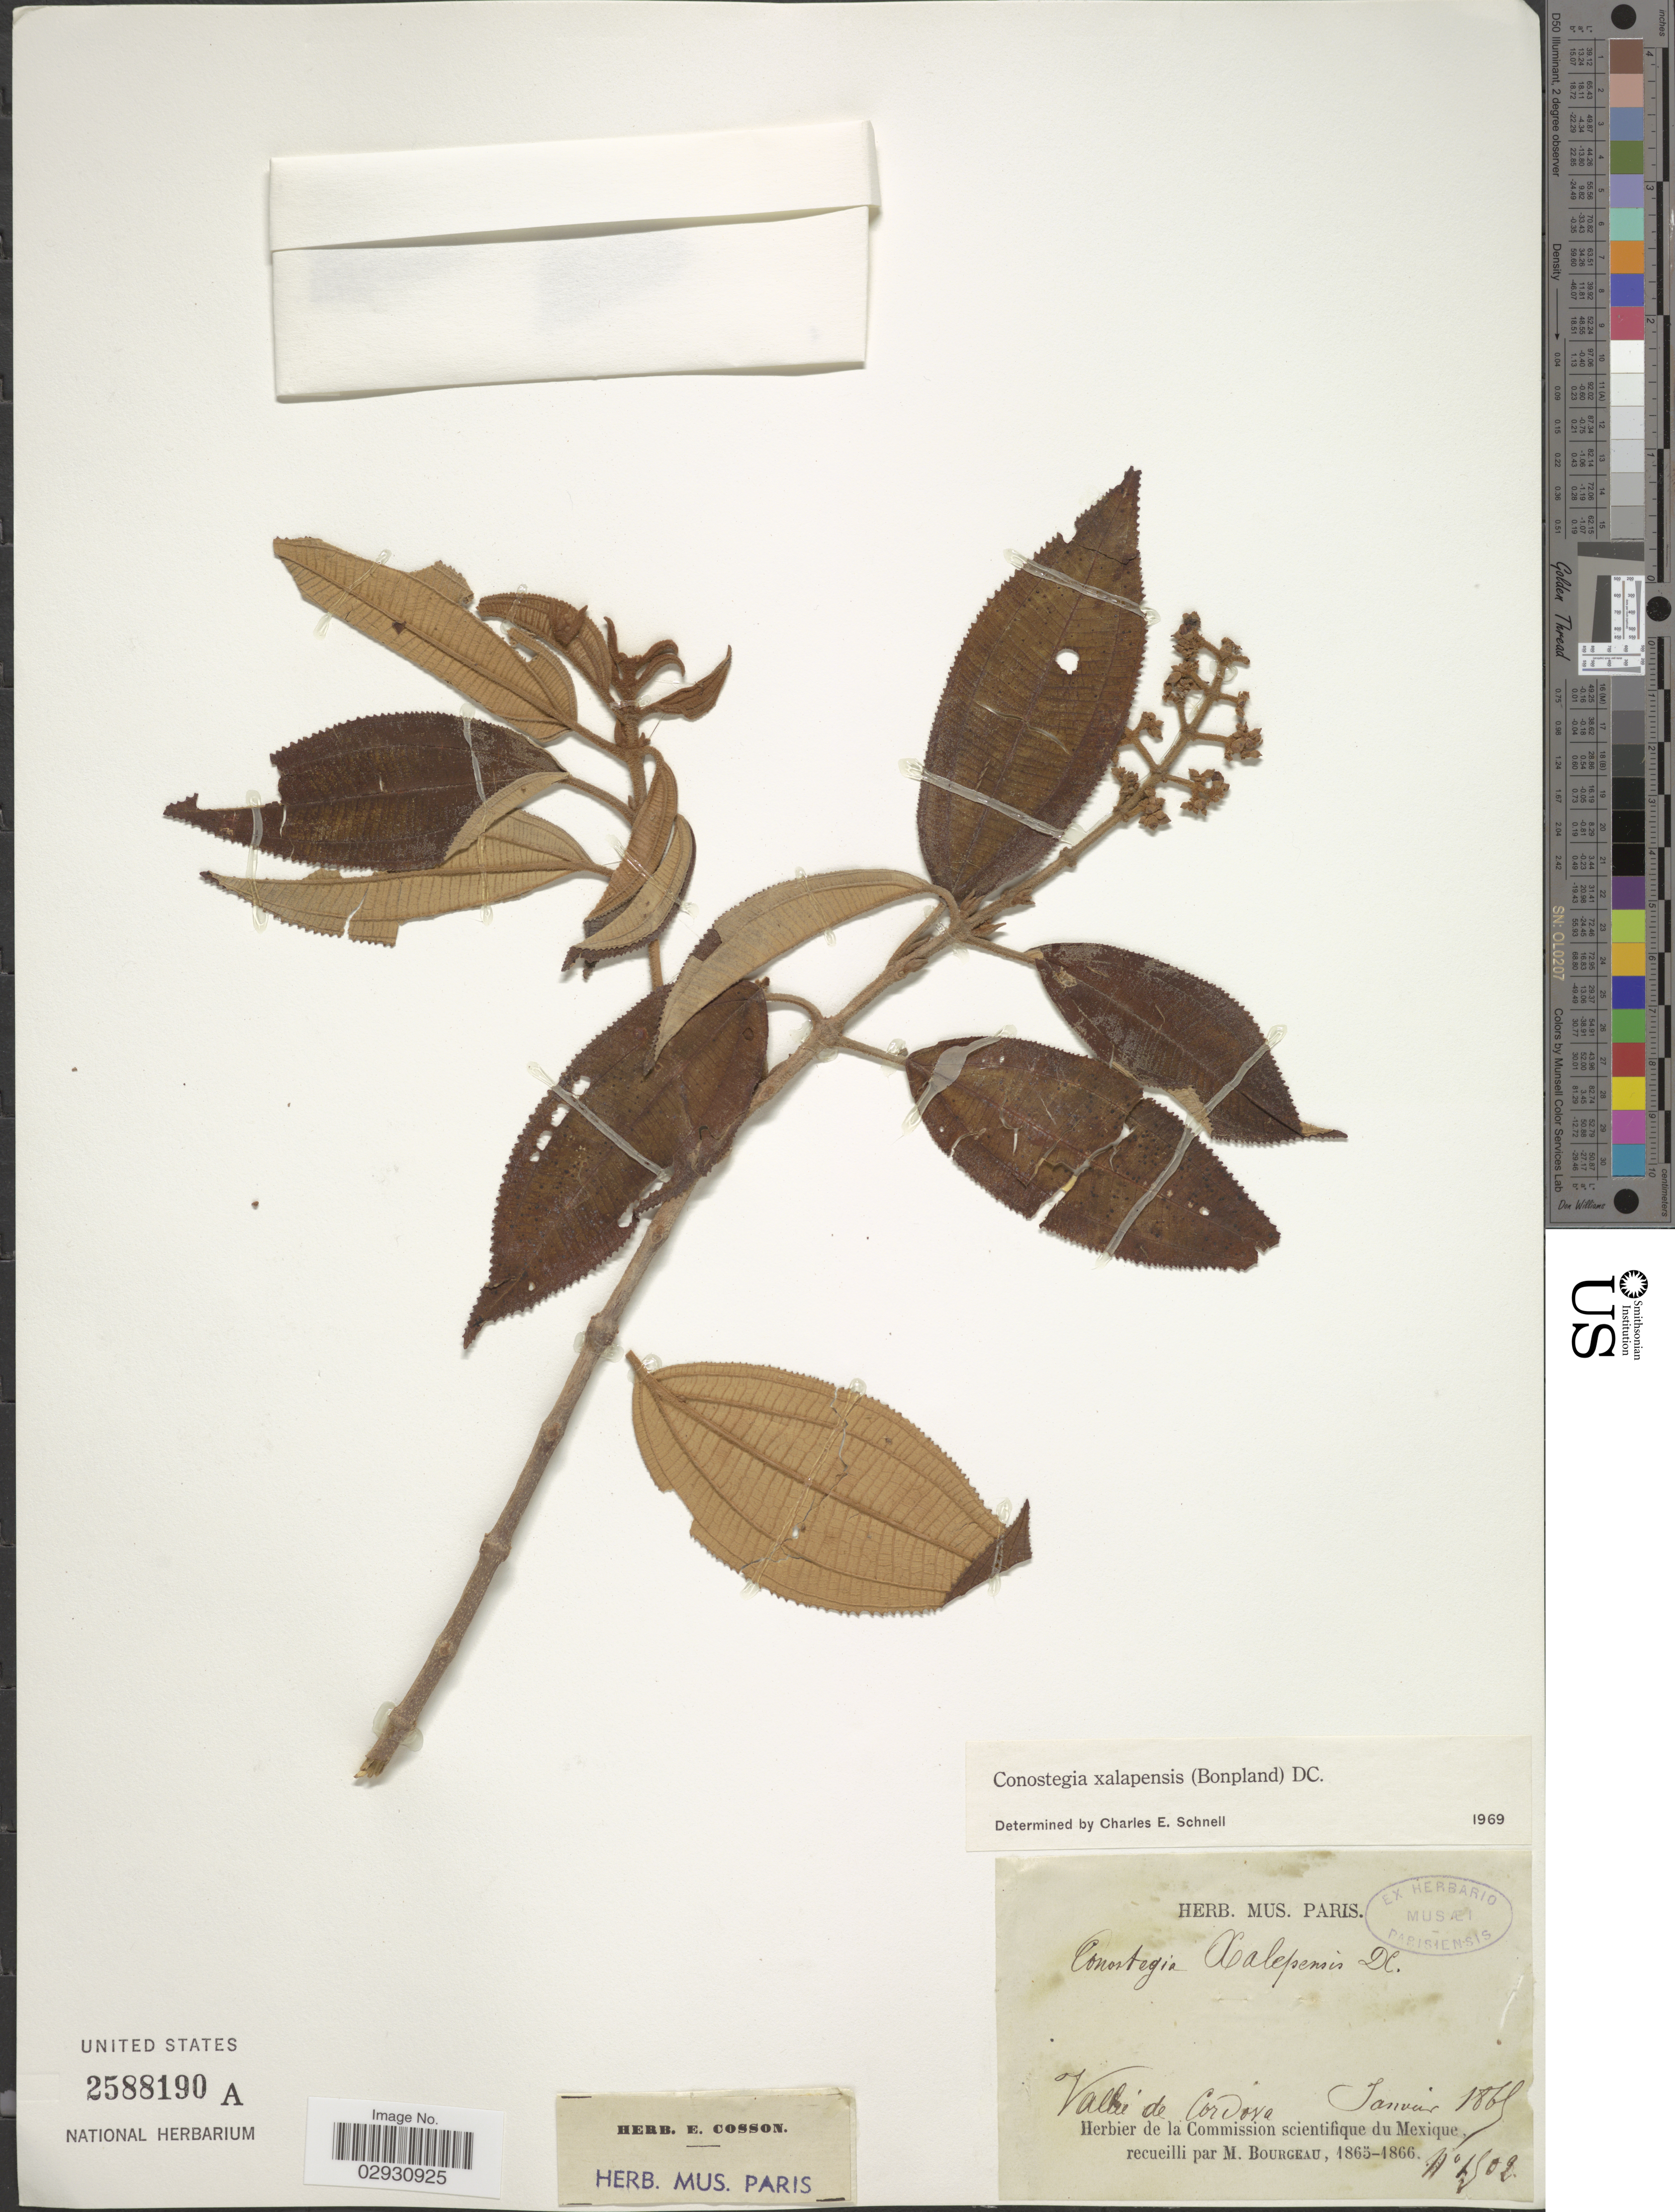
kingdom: Plantae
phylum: Tracheophyta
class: Magnoliopsida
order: Myrtales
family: Melastomataceae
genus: Conostegia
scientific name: Conostegia quadrangularis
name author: Schltdl. ex Steud.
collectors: M. Bourgeau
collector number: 1502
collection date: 1865-01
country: Mexico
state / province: Veracruz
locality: Vallée de Cordova.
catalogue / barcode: US 2588190A